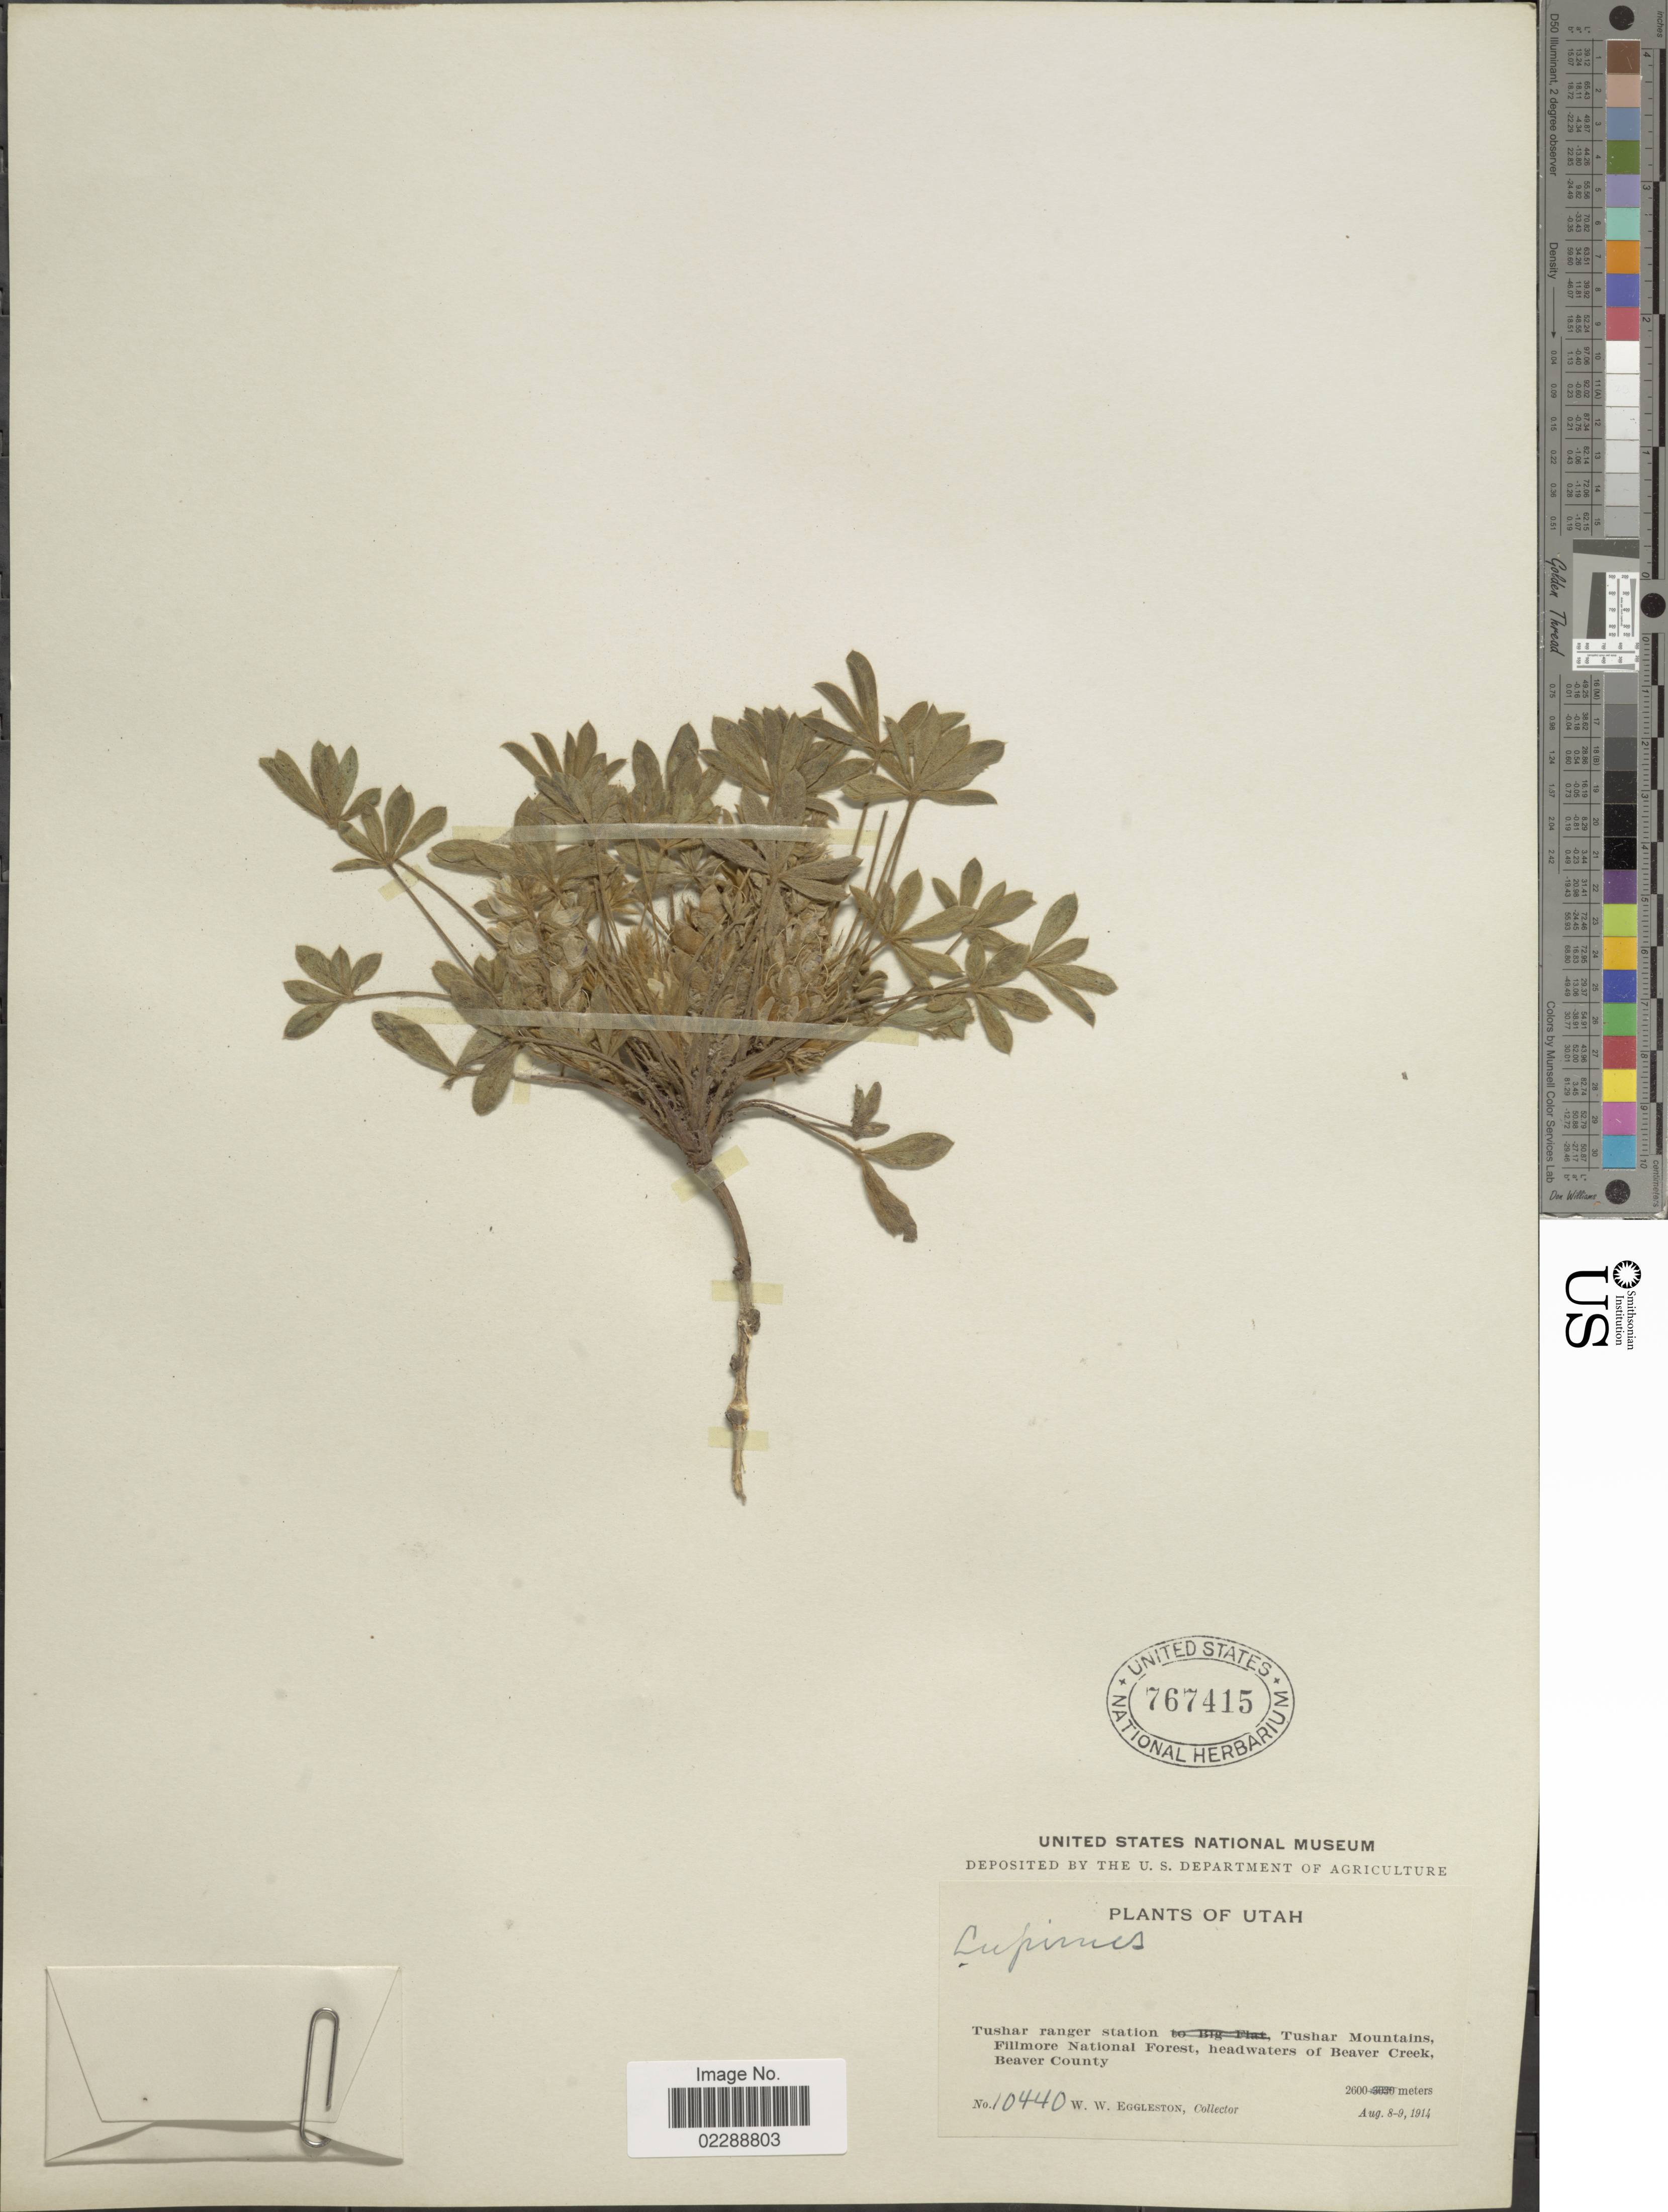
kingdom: Plantae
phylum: Tracheophyta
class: Magnoliopsida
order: Fabales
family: Fabaceae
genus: Lupinus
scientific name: Lupinus sp.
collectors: W. W. Eggleston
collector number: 10440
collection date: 1914-08-08/1914-08-09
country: United States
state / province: Utah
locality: Tushar ranger station, Tushar Mountains, Fillmore National Forest, headwaters of Beaver Creek, Beaver County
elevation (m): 2600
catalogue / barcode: US 767415